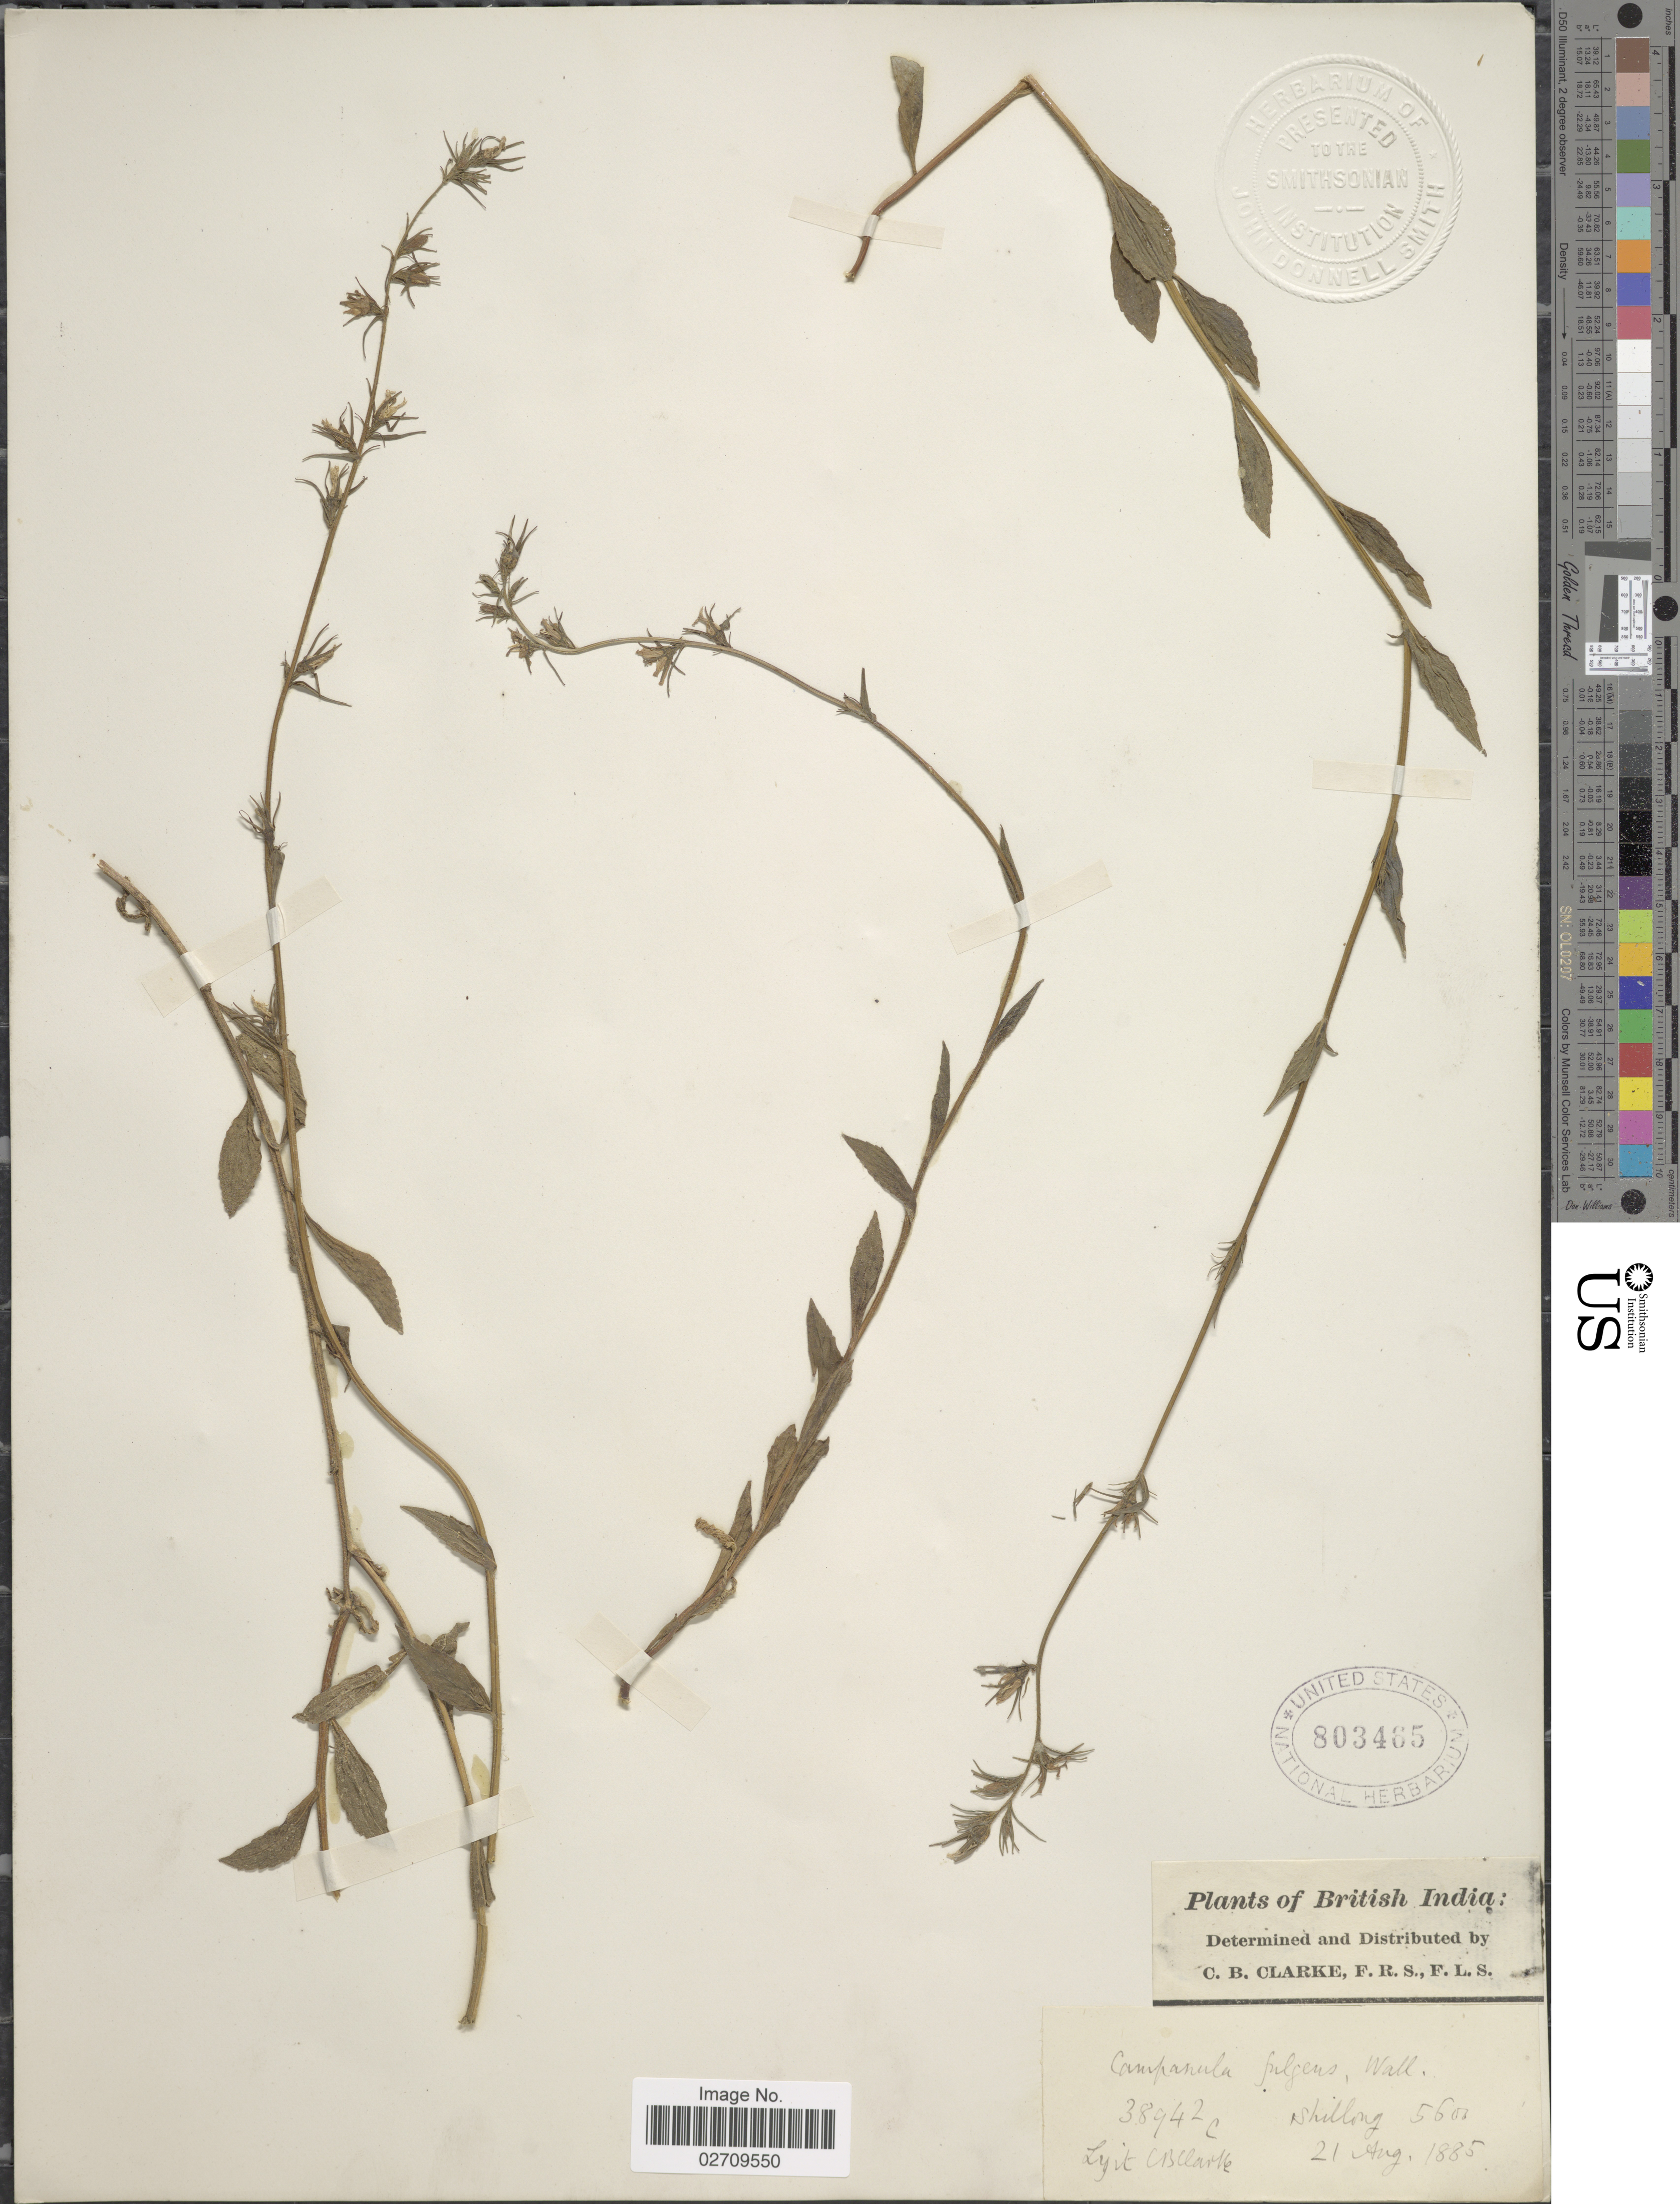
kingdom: Plantae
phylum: Tracheophyta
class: Magnoliopsida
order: Asterales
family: Campanulaceae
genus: Asyneuma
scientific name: Asyneuma fulgens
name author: (Wall.) Briq.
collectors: C. B. Clarke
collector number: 38942C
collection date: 1885-08-21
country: India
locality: British India, Shillong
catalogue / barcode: US 803465